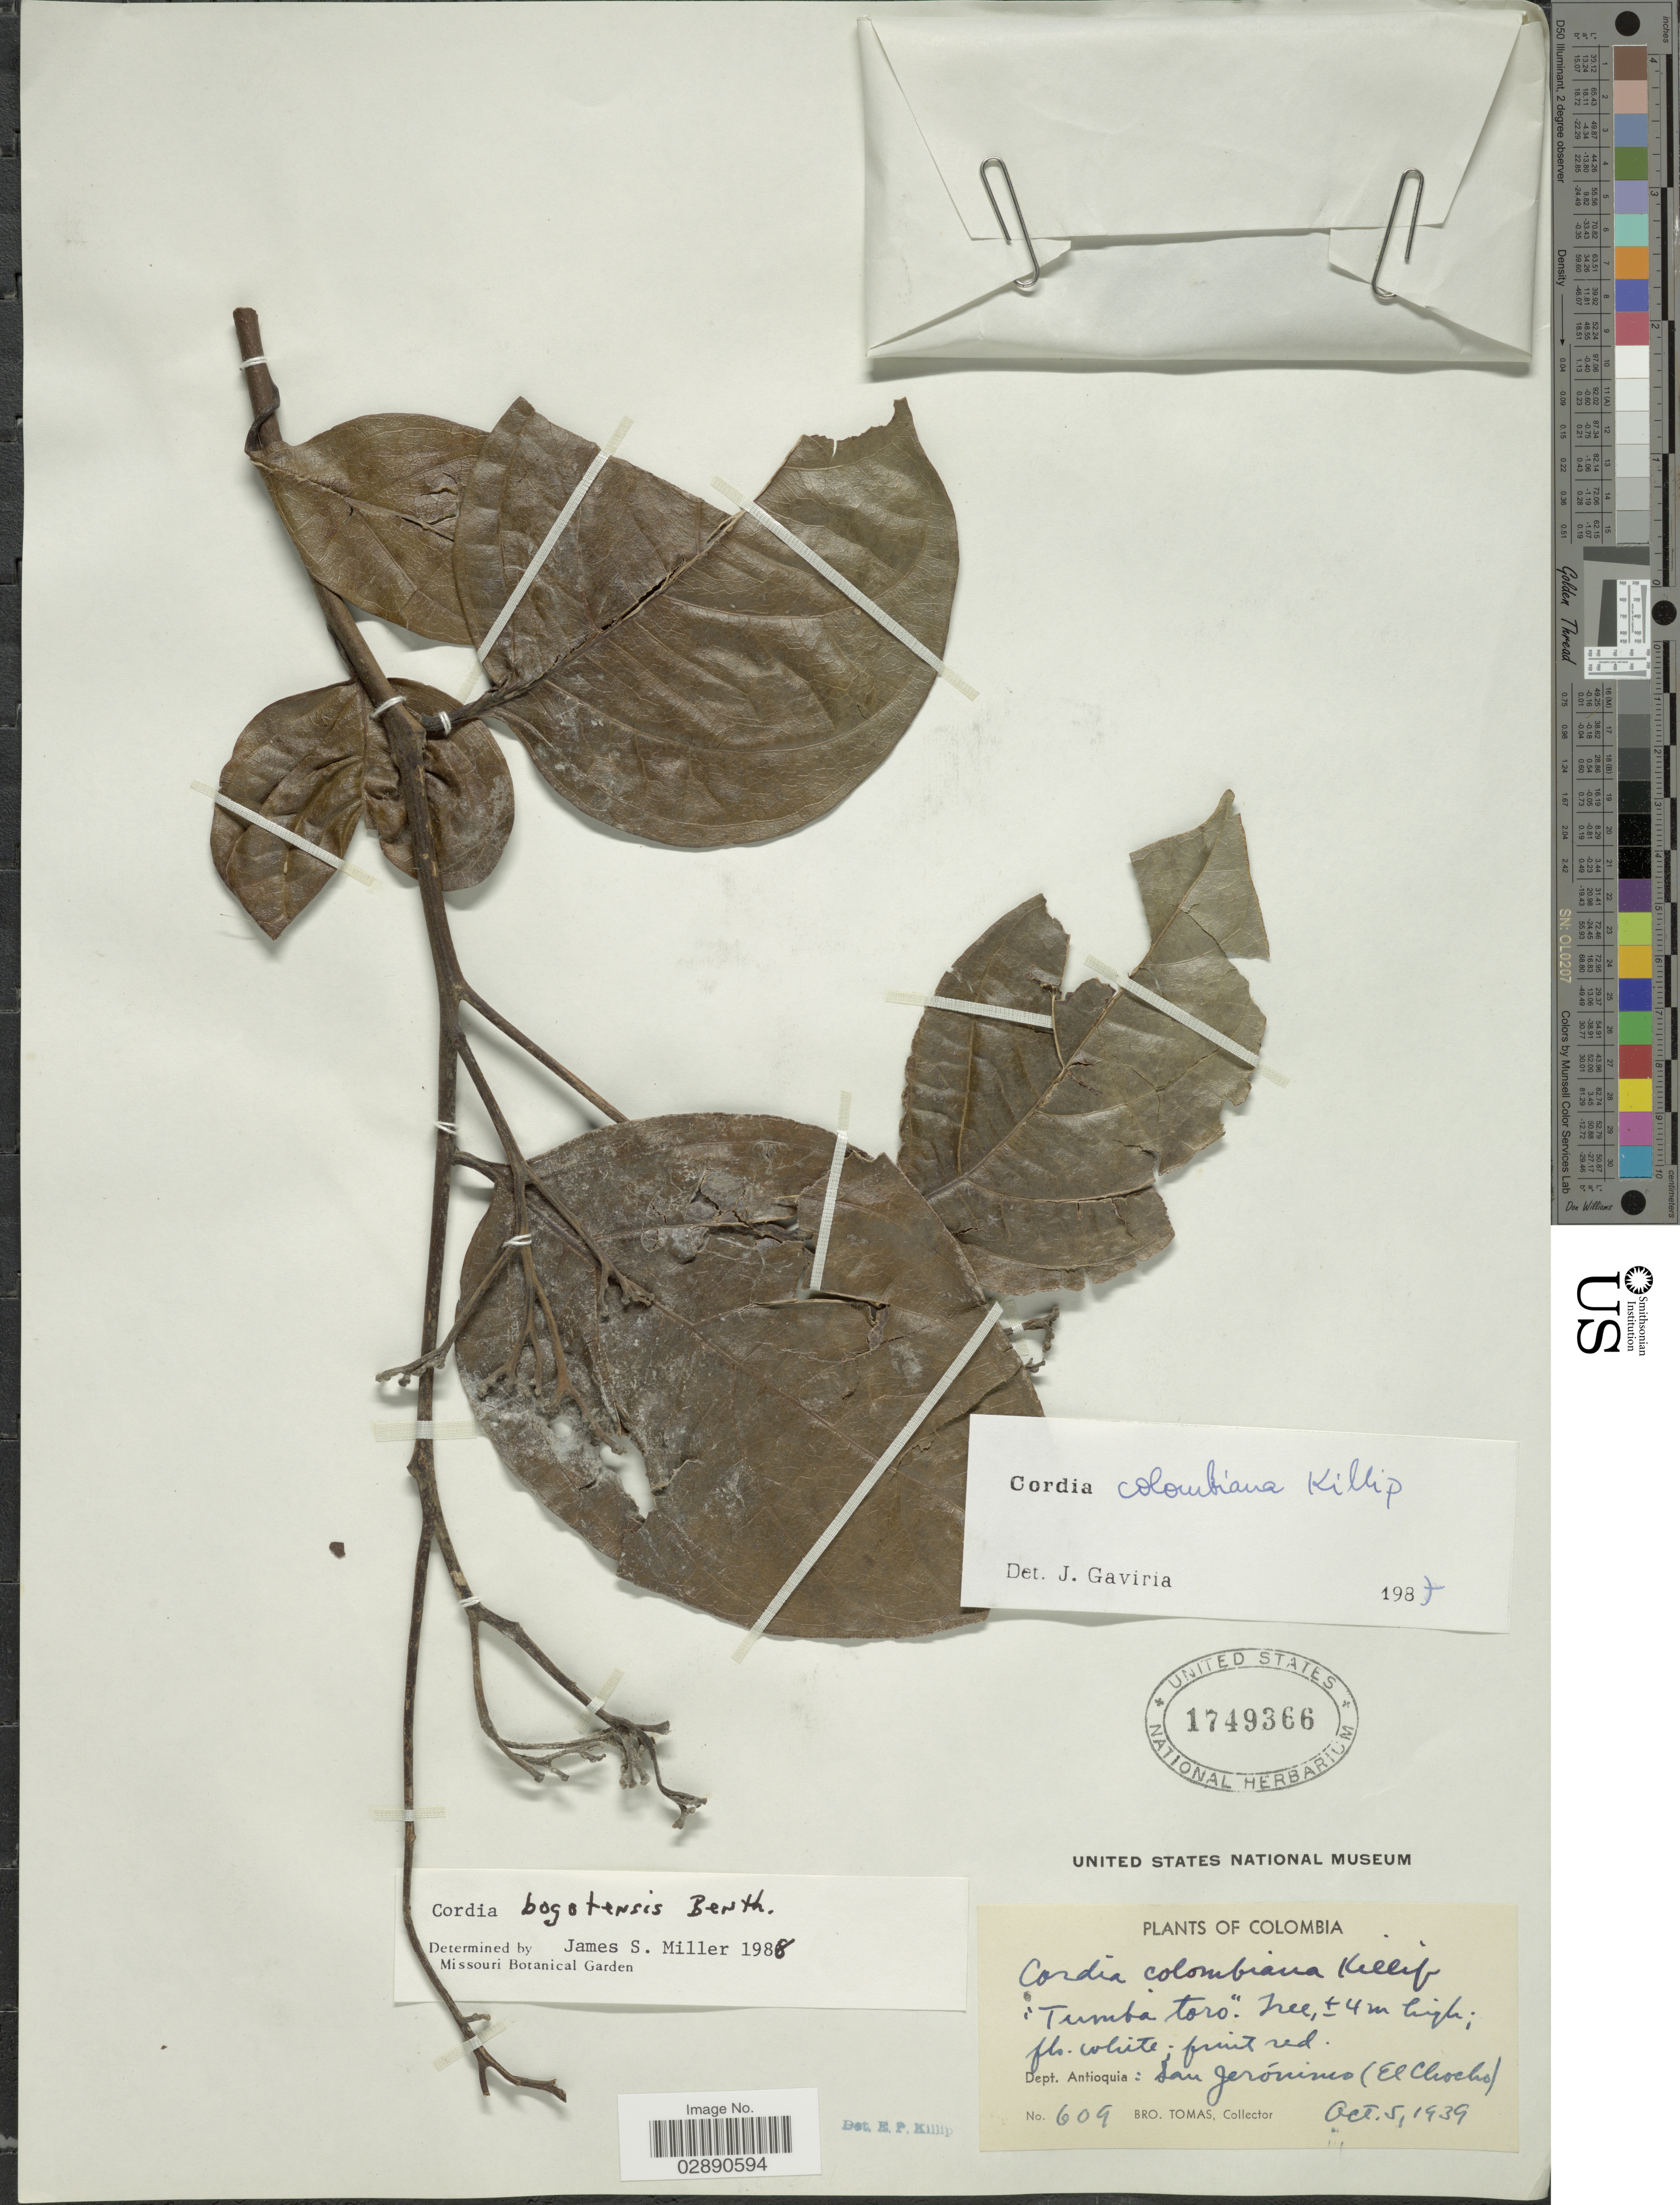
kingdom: Plantae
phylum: Tracheophyta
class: Magnoliopsida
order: Boraginales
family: Cordiaceae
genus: Cordia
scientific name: Cordia bogotensis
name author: Benth.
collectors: B. Tomas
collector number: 609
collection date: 1939-10-05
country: Colombia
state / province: Antioquia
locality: Dept. Antioquia: San Jerónimo (El Chocho).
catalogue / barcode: US 1749366